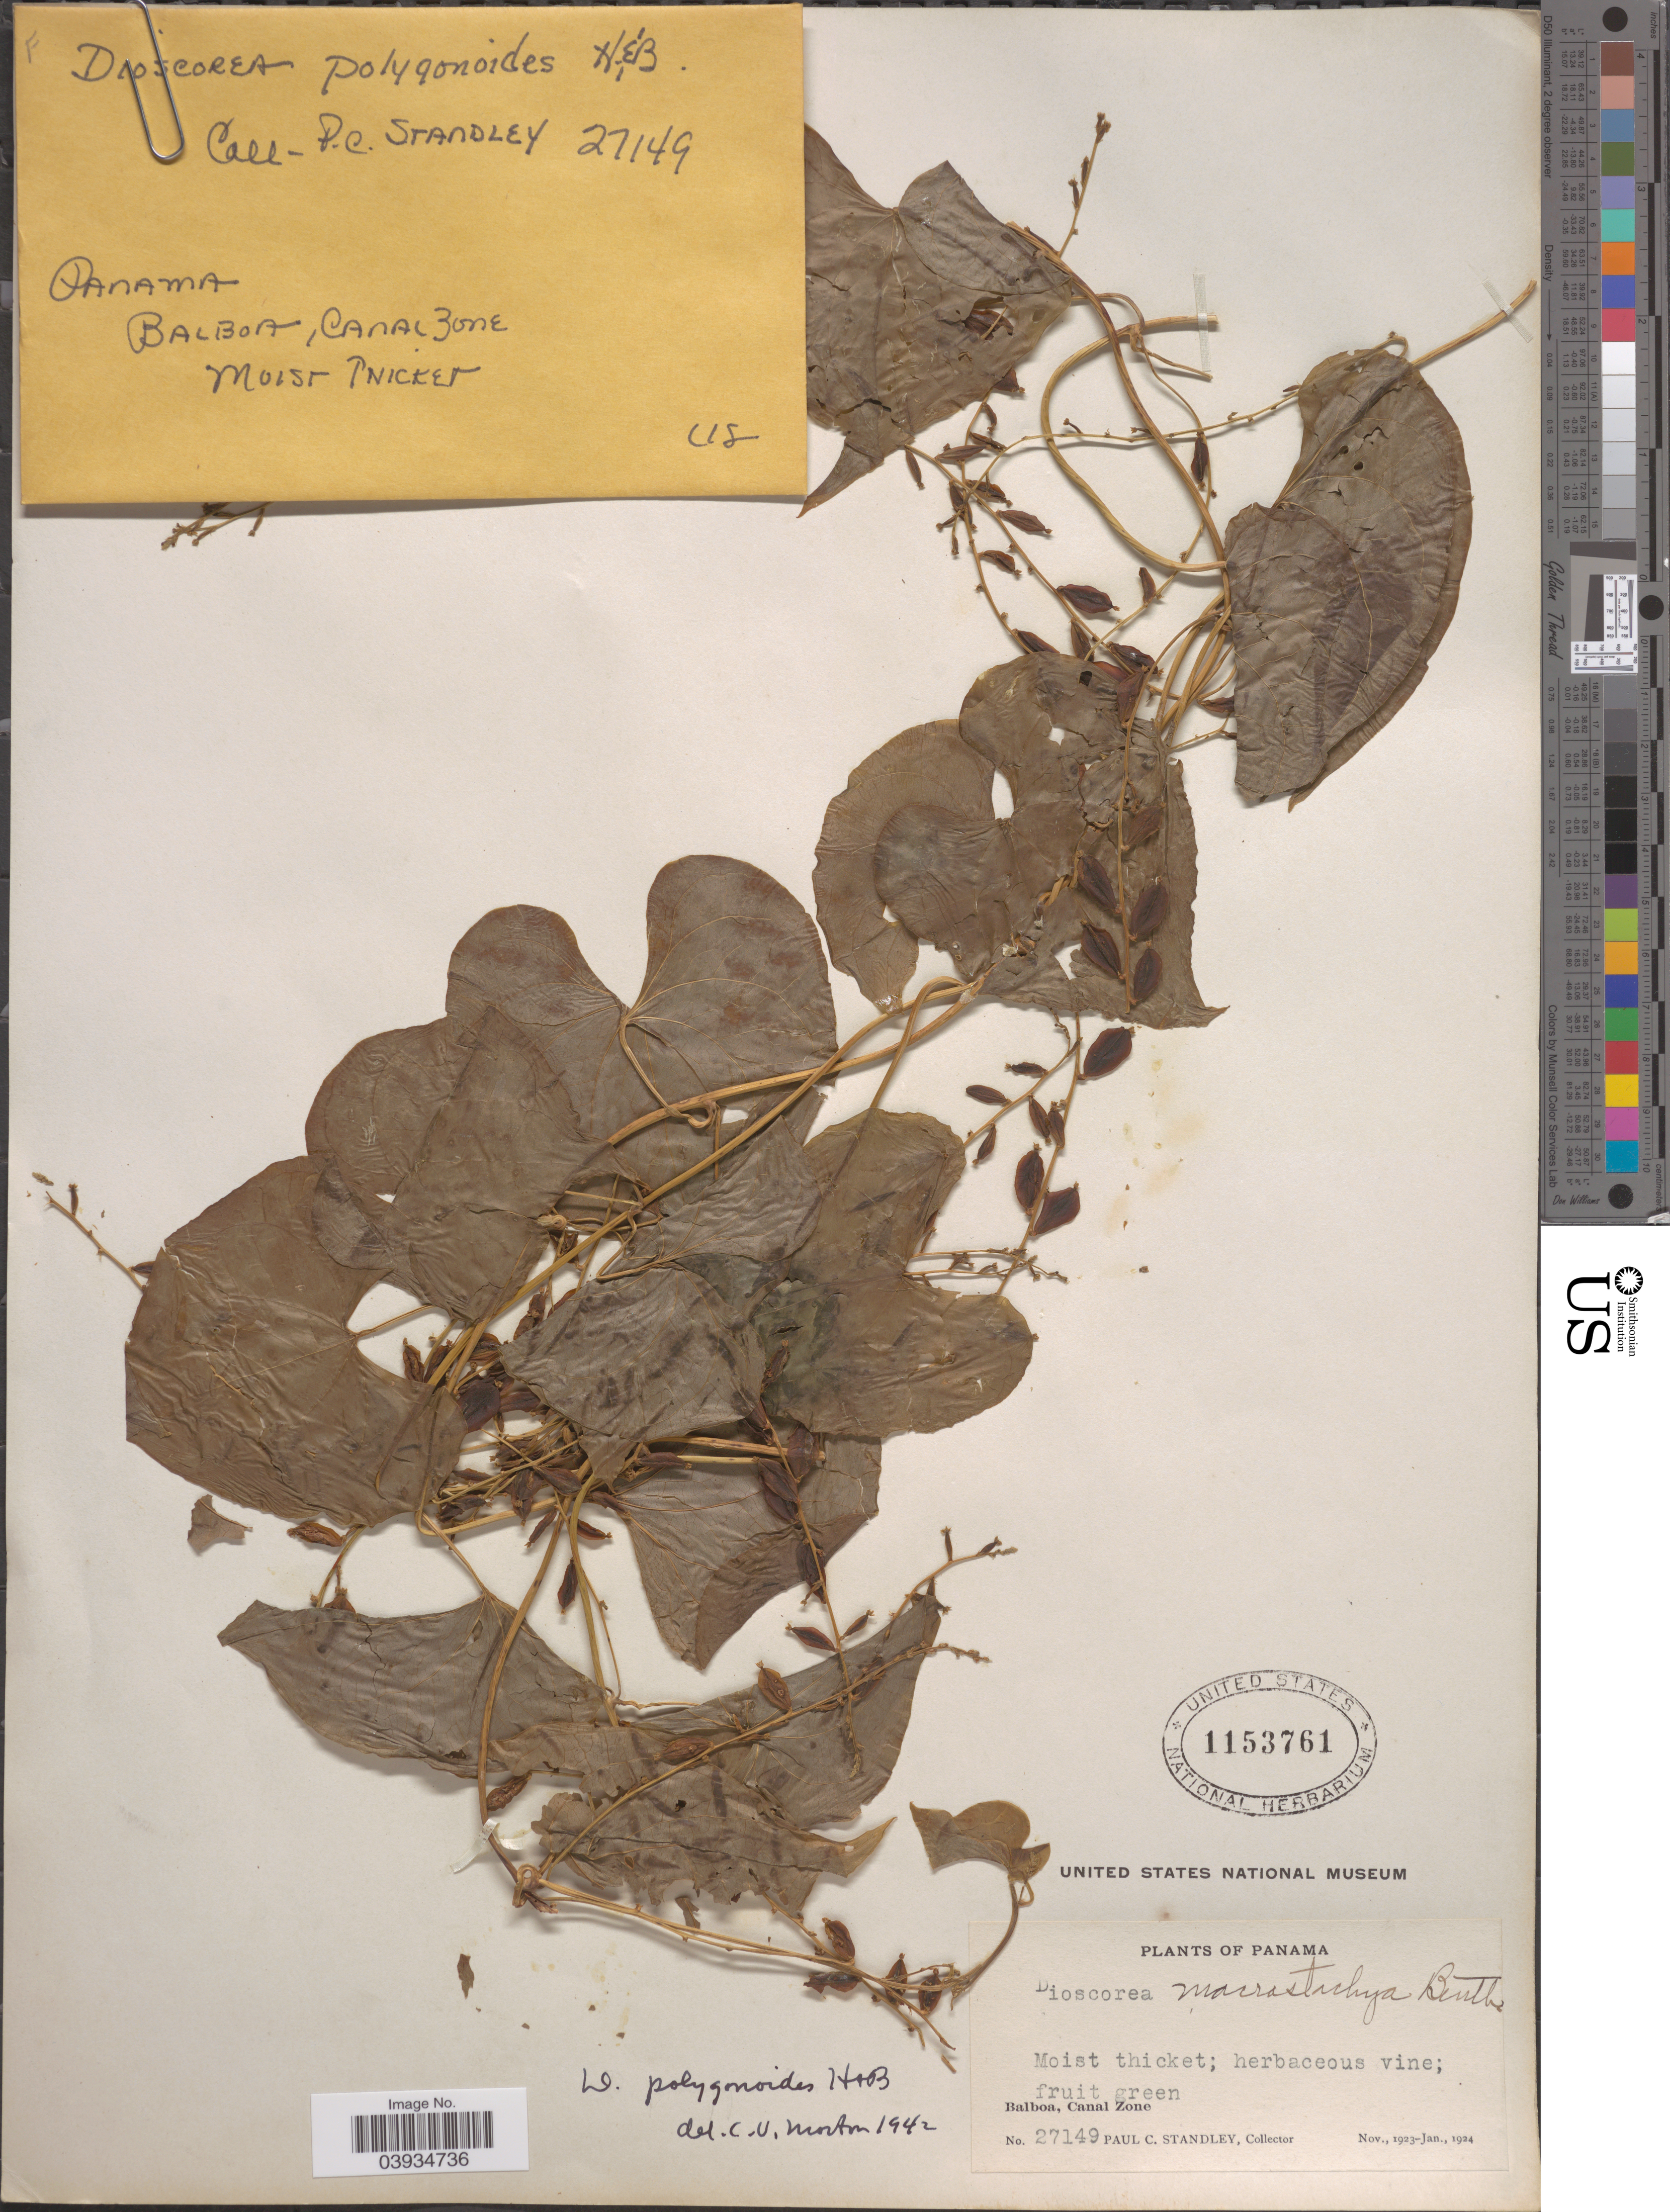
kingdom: Plantae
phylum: Tracheophyta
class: Liliopsida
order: Dioscoreales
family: Dioscoreaceae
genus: Dioscorea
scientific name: Dioscorea polygonoides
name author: Humb. & Bonpl. ex Willd.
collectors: P. C. Standley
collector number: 27149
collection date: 1923-11/1924-01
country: Panama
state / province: Colón / Panamá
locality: Moist thicket. Balboa, Canal Zone.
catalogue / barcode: US 1153761